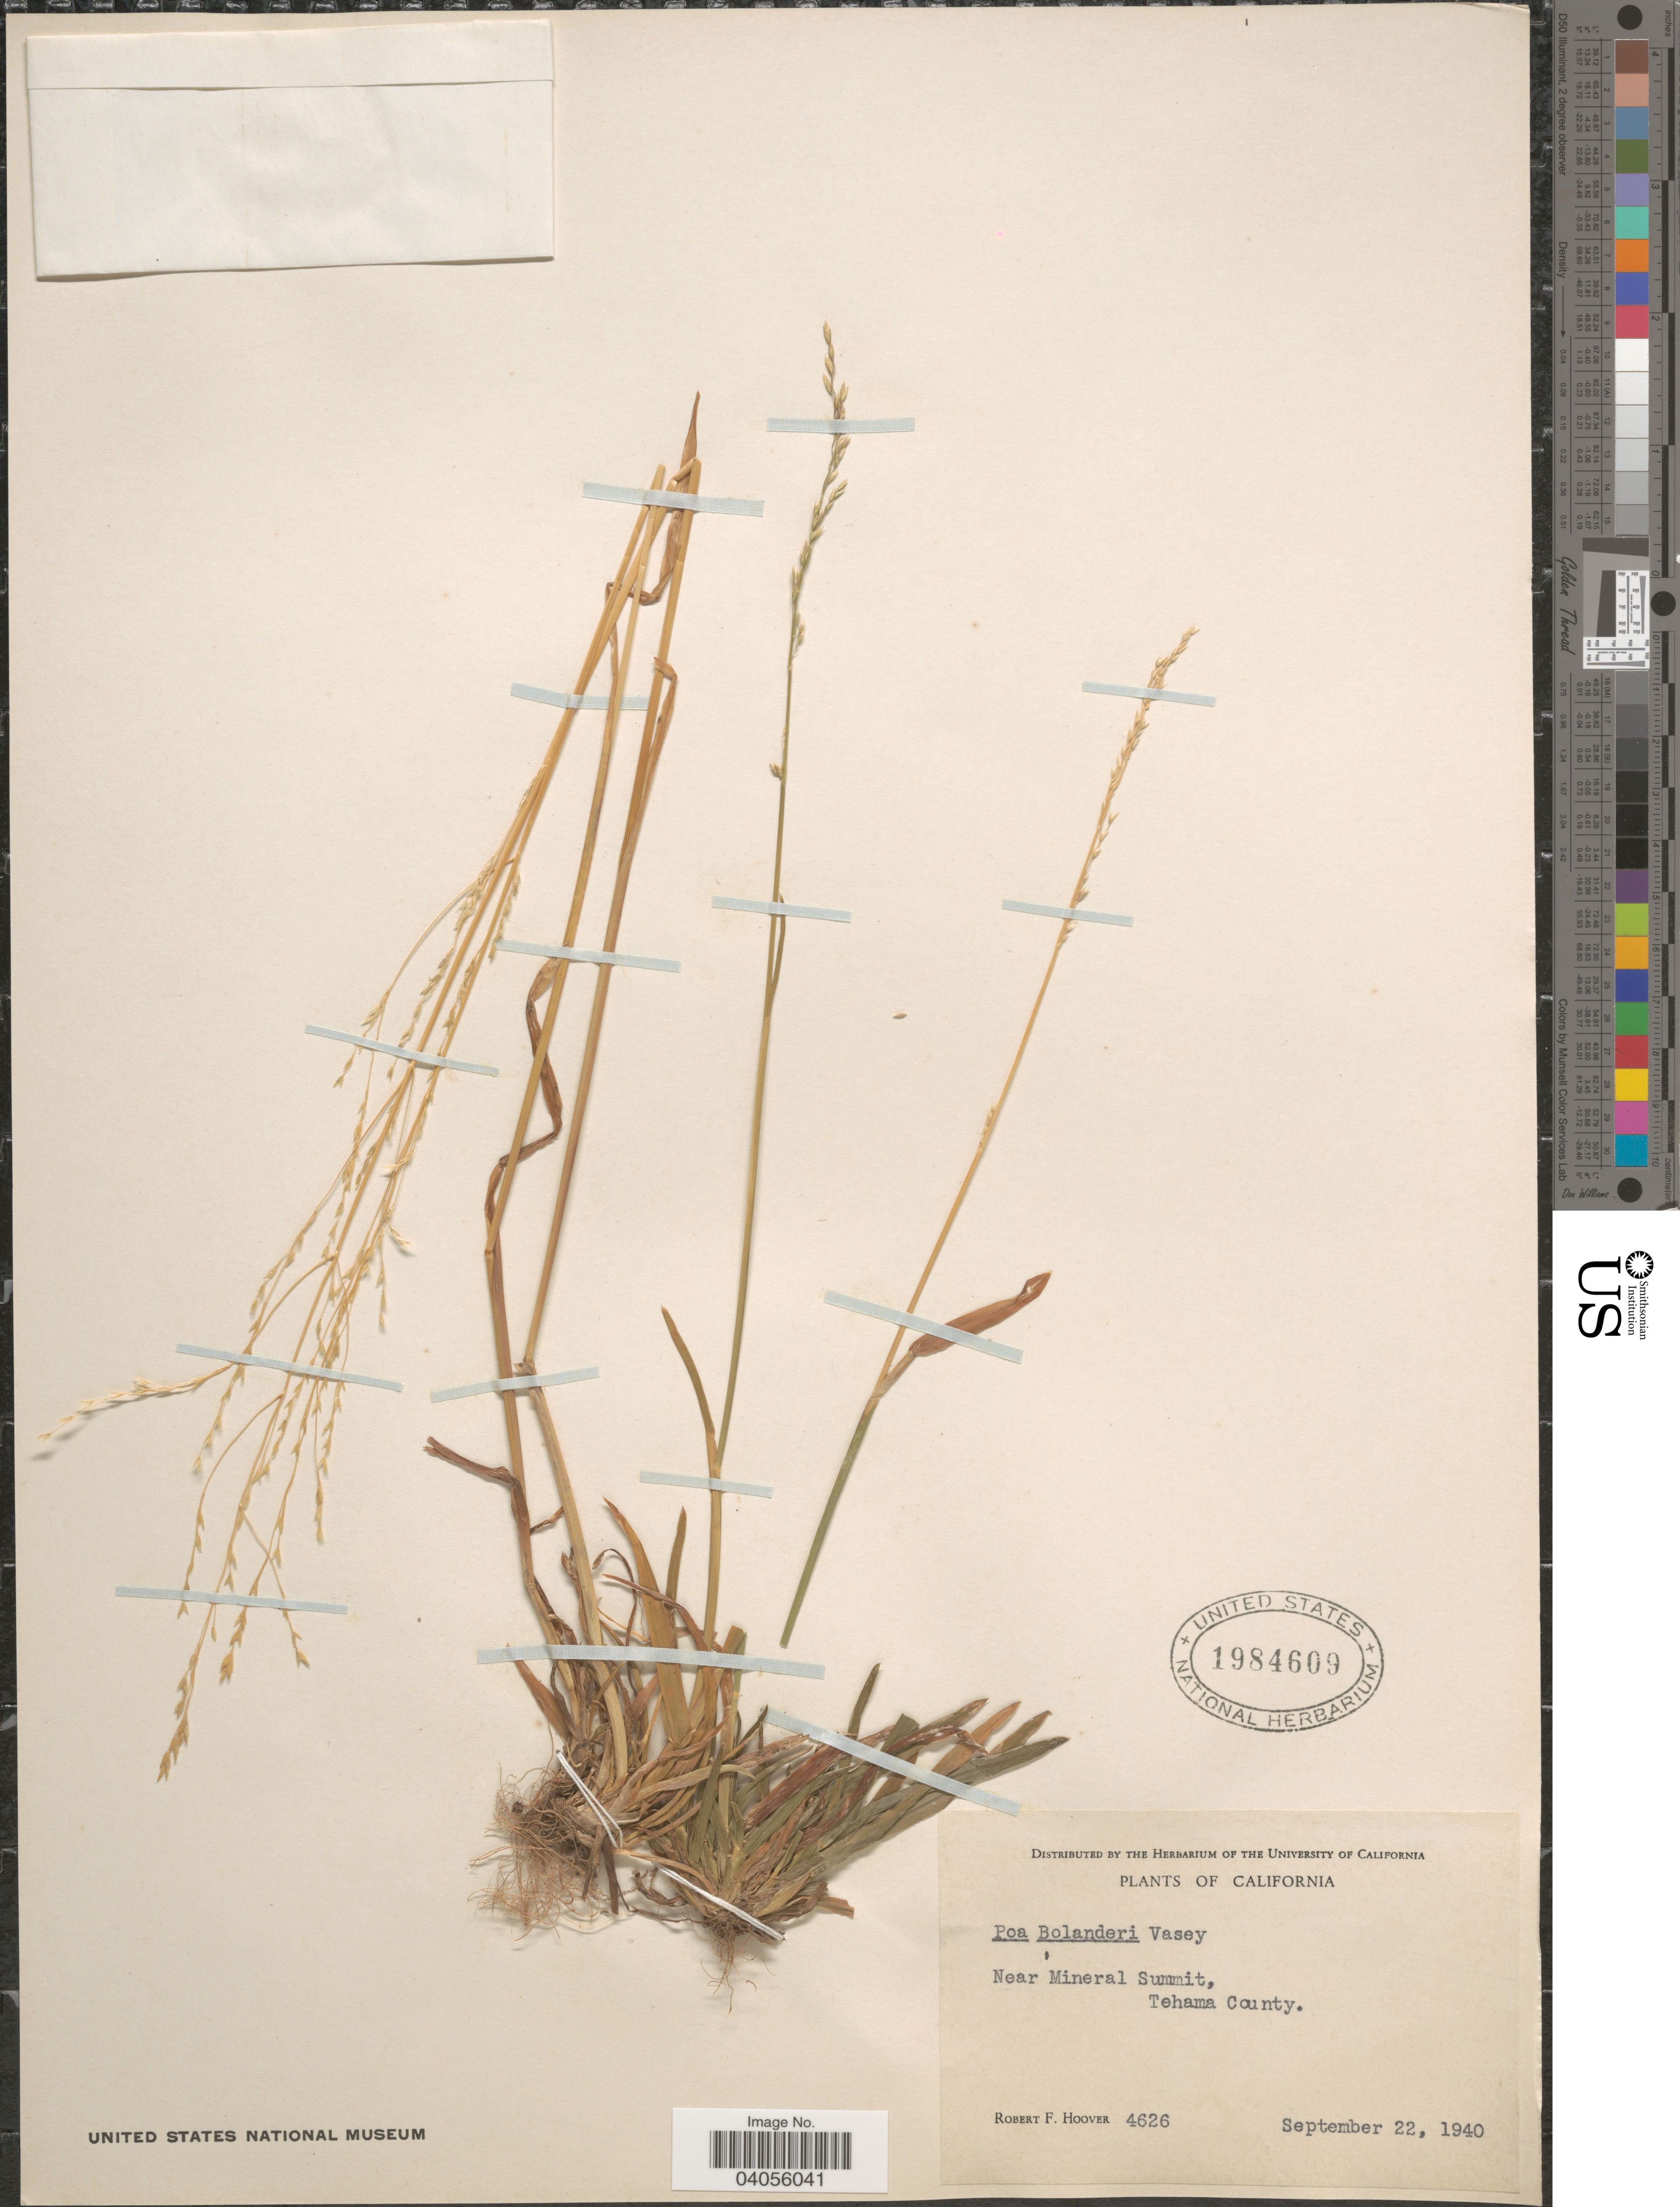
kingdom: Plantae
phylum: Tracheophyta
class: Liliopsida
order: Poales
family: Poaceae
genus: Poa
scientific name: Poa bolanderi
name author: Vasey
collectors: R. F. Hoover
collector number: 4626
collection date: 1940-09-22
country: United States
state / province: California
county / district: Tehama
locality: Near Mineral Summit, Tehama County.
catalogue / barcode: US 1984609